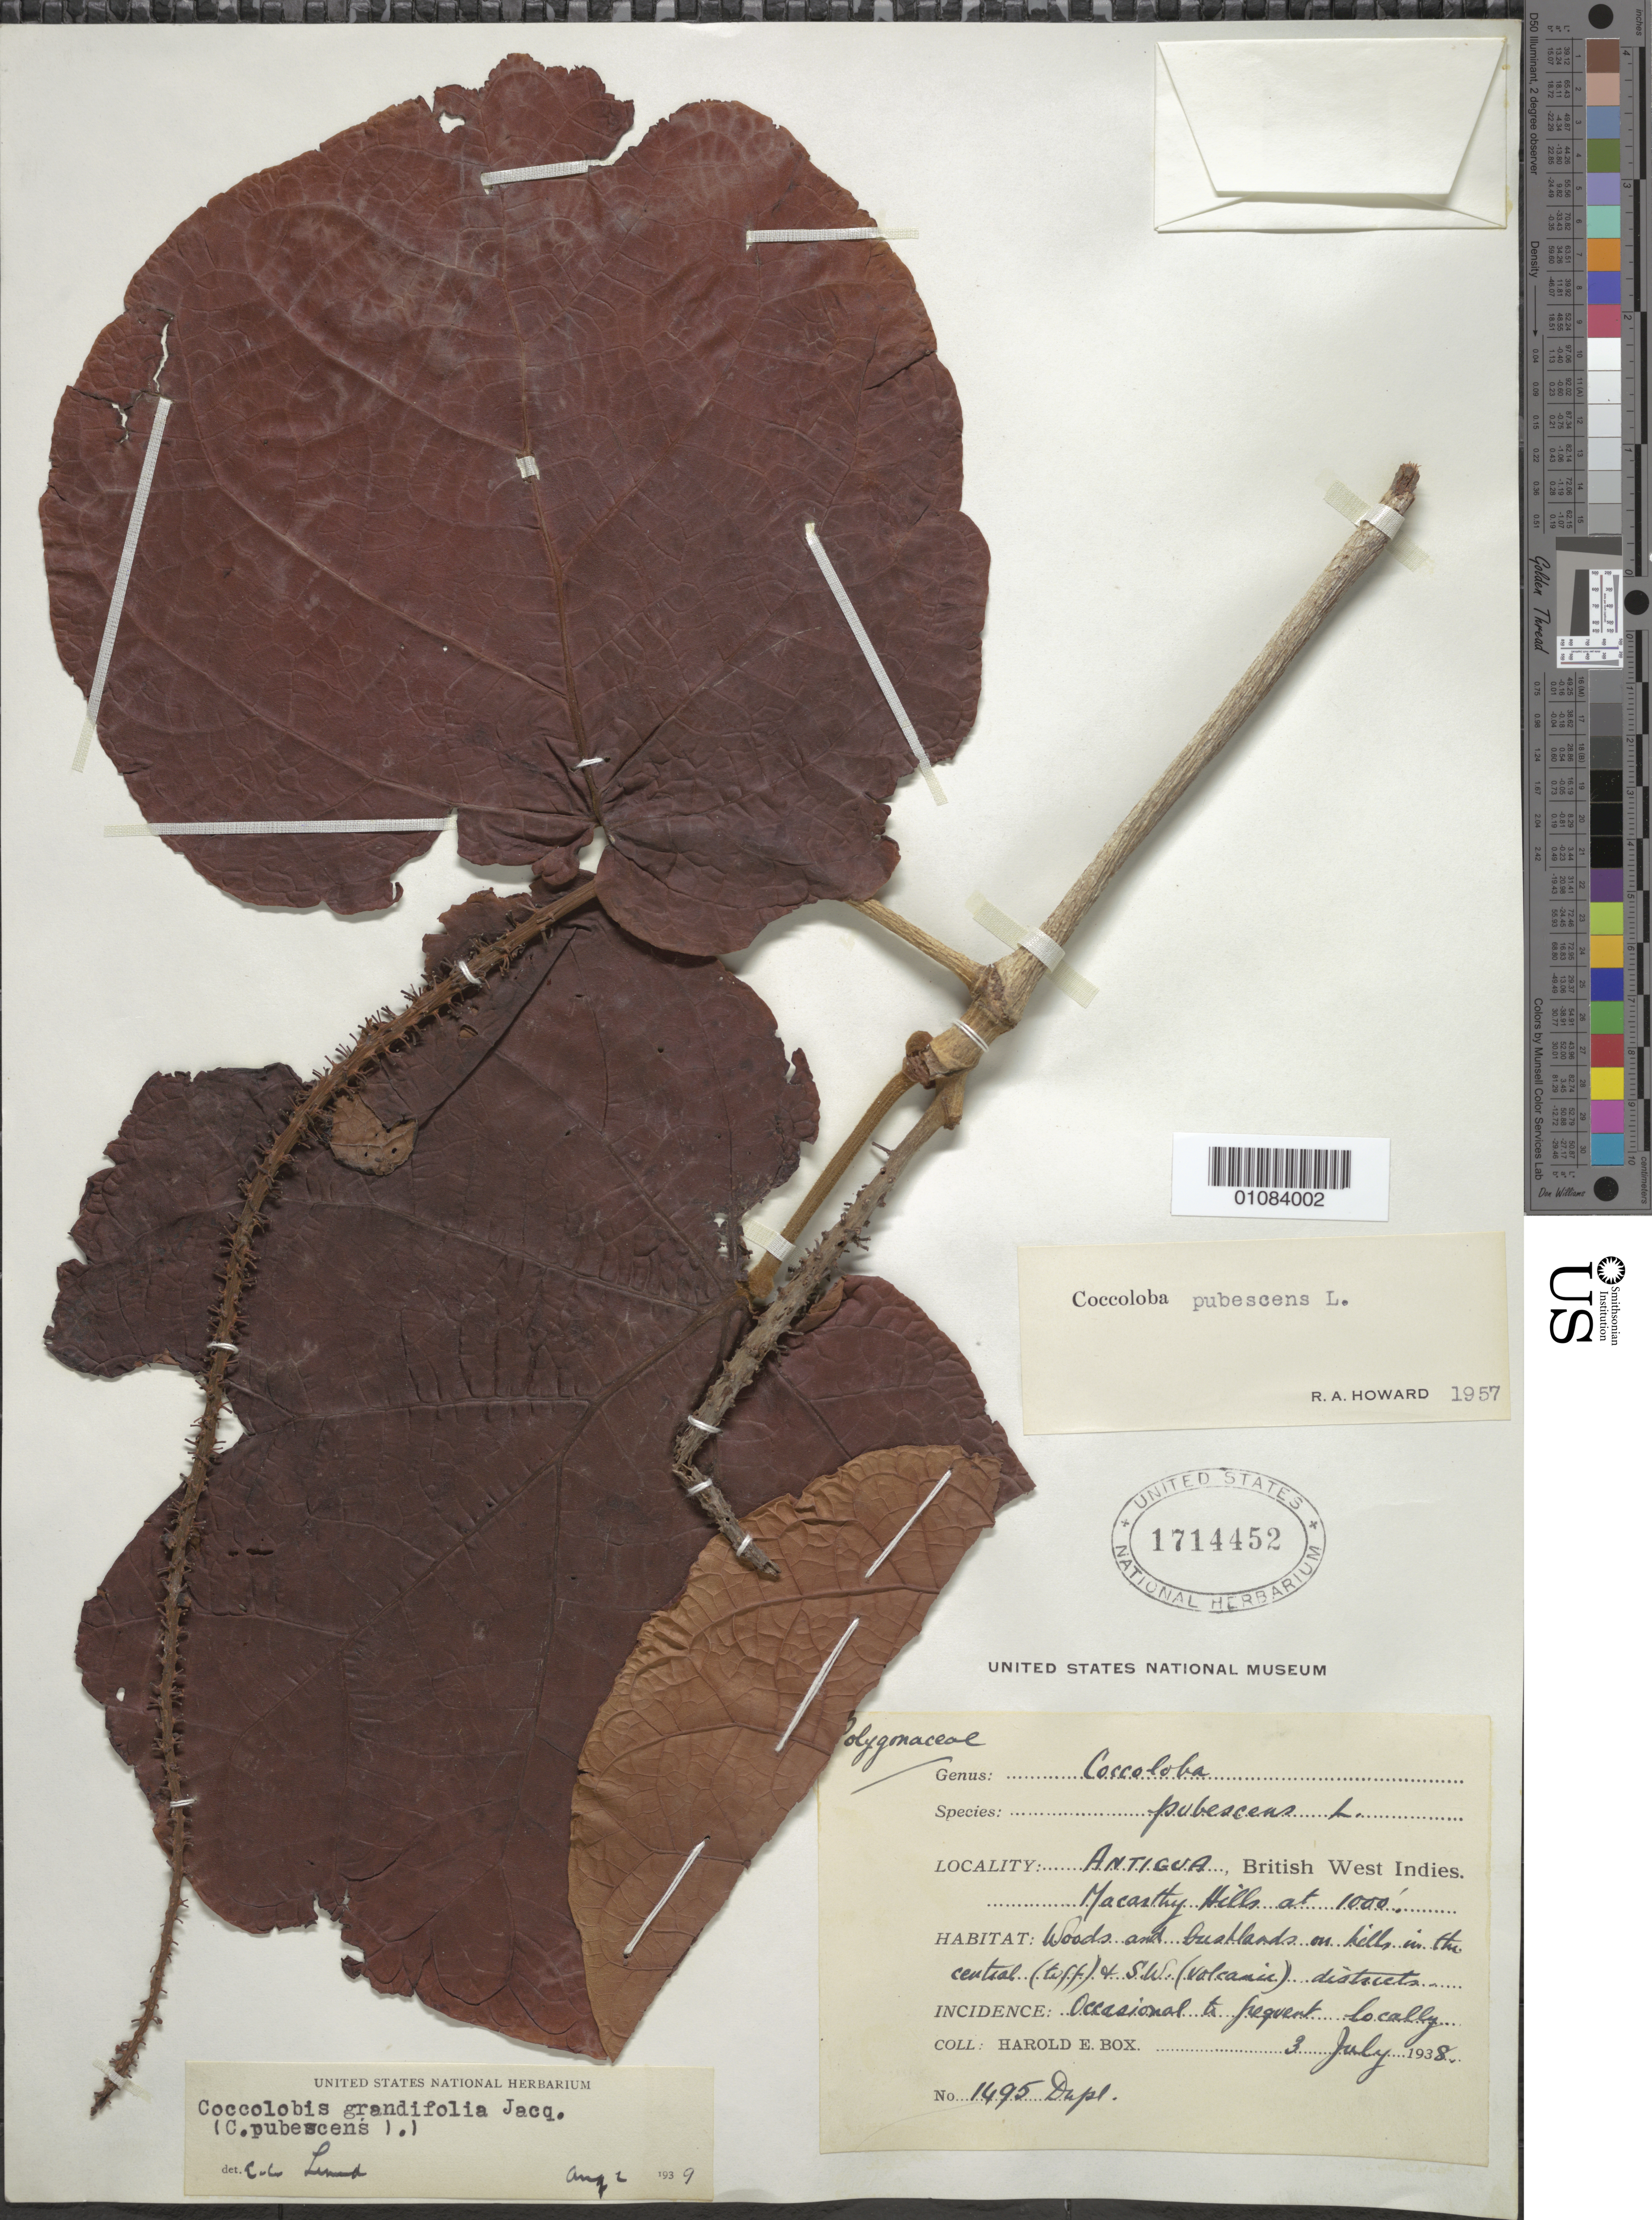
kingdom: Plantae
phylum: Tracheophyta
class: Magnoliopsida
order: Caryophyllales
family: Polygonaceae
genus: Coccoloba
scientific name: Coccoloba pubescens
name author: L.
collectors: H. E. Box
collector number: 1695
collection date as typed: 03 Jul 1938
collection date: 1938-07-03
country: Antigua and Barbuda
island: Antigua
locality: Macarthy HIlls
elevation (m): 305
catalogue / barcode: US 1714452